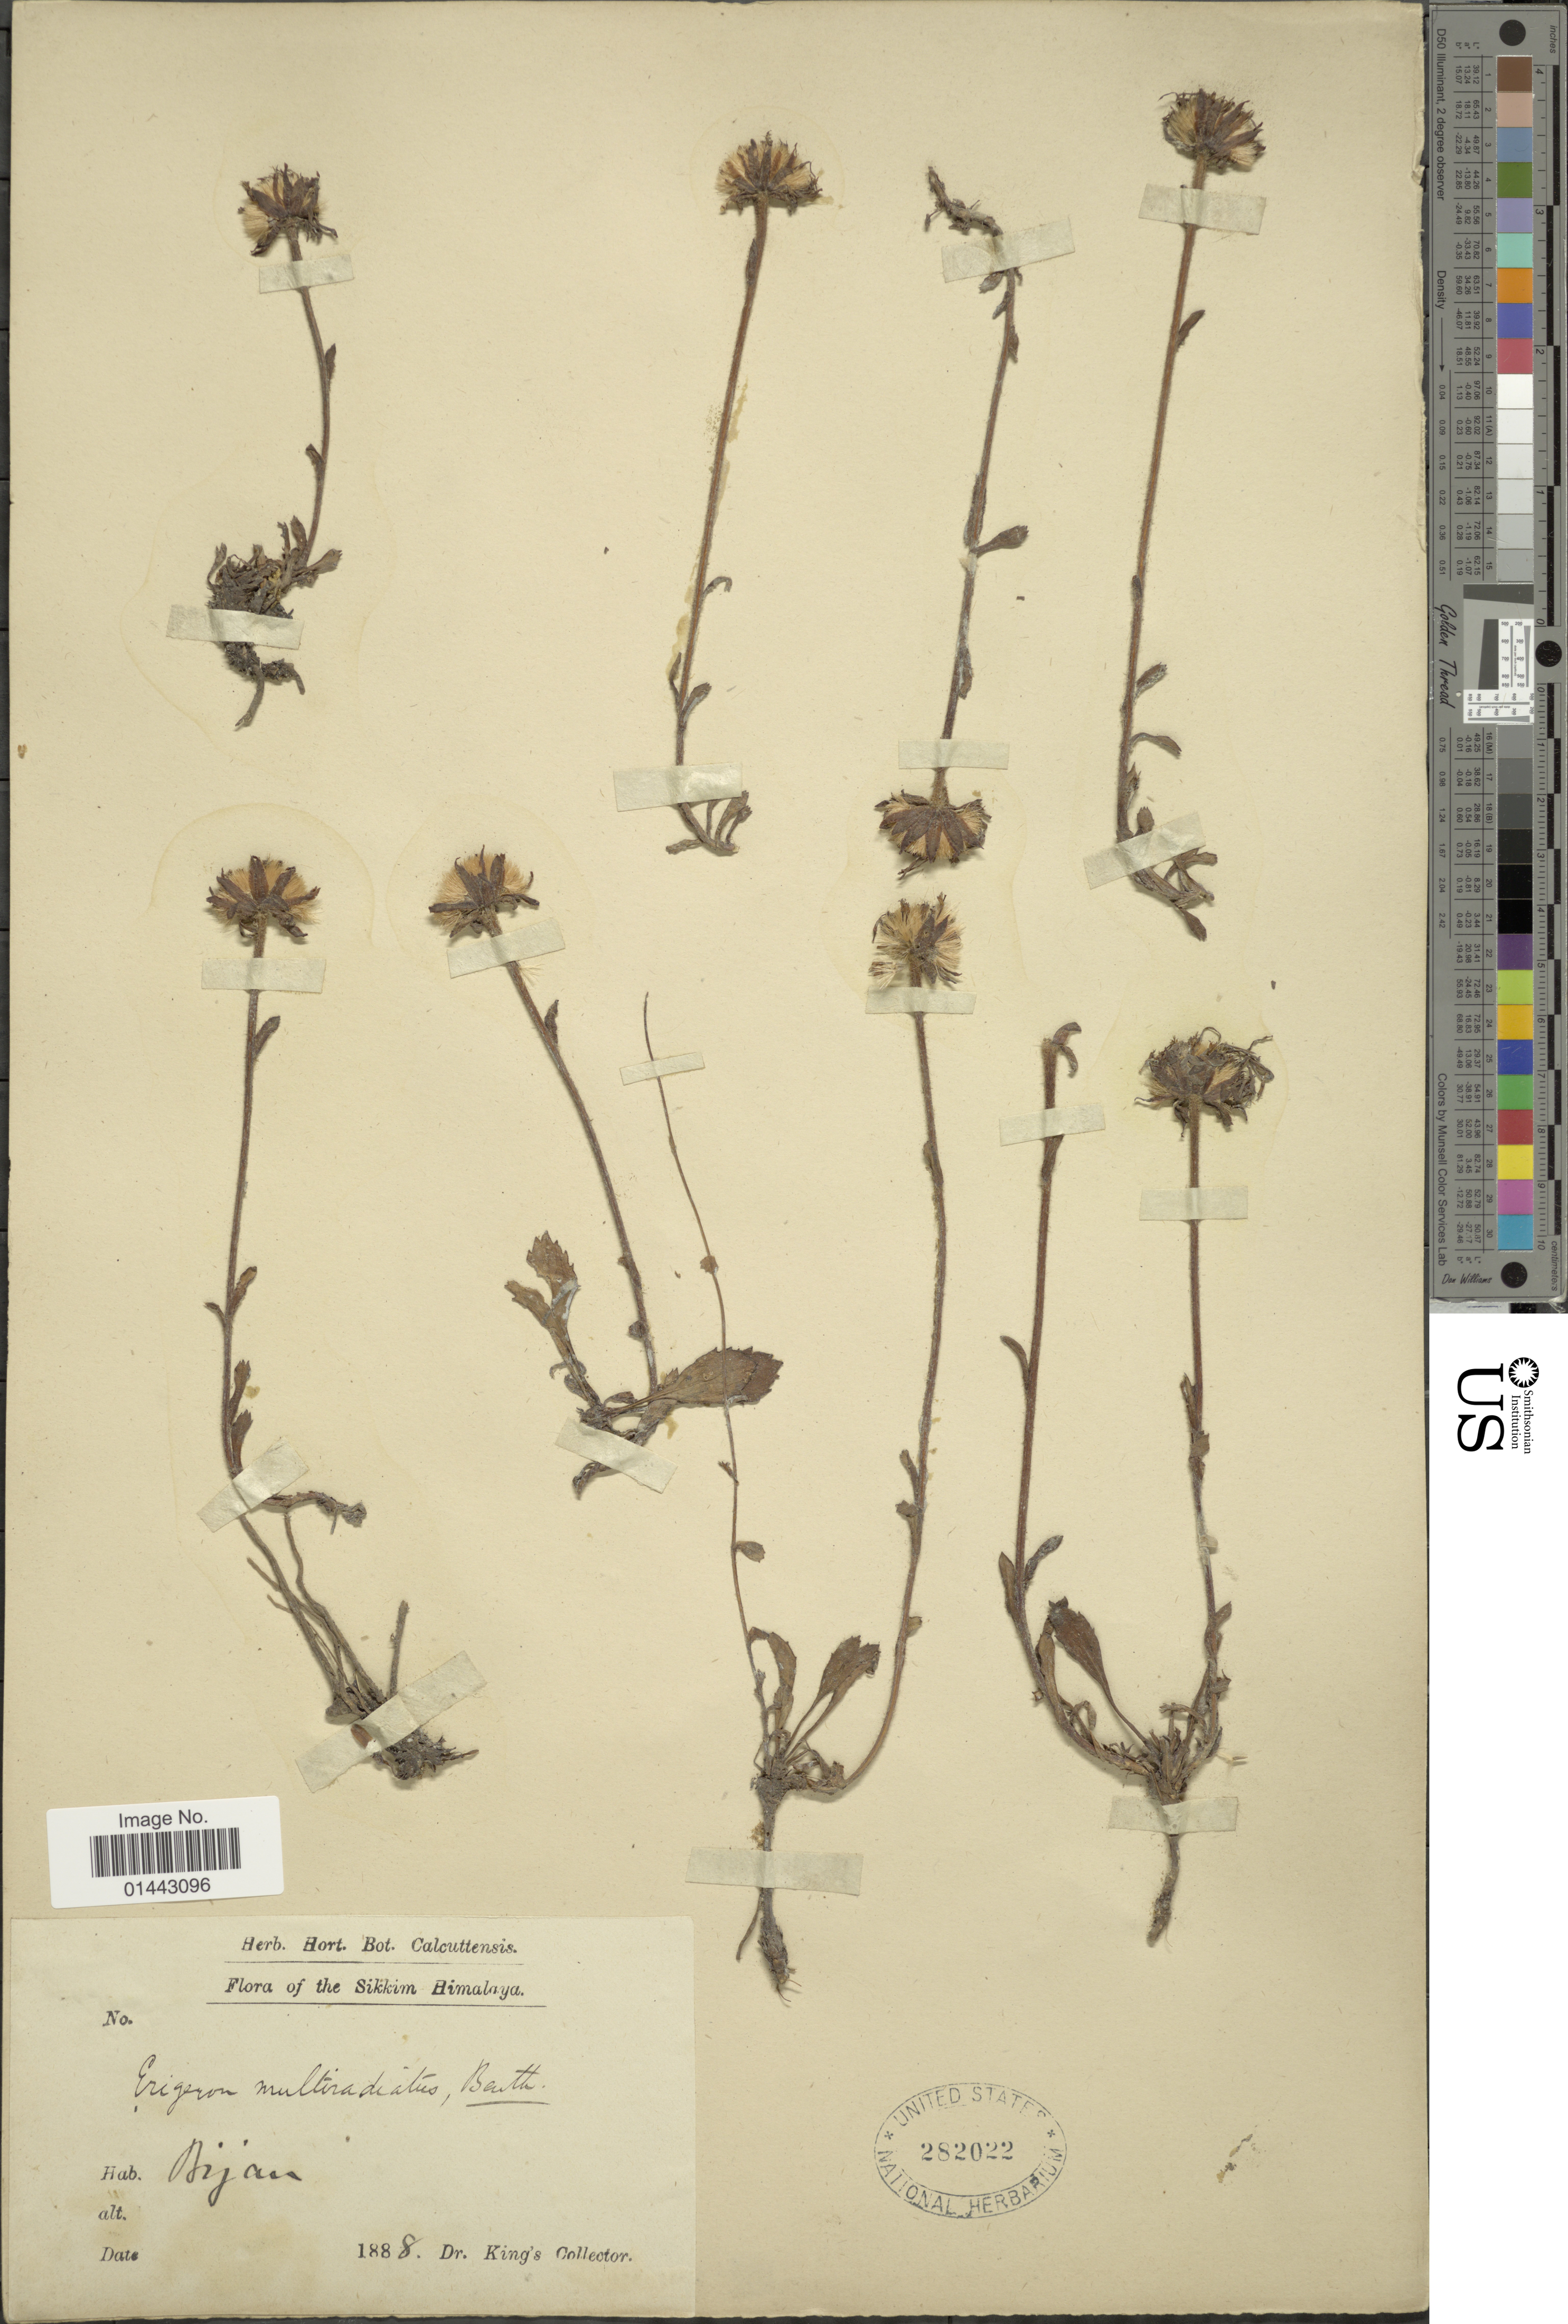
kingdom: Plantae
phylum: Tracheophyta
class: Magnoliopsida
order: Asterales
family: Asteraceae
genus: Erigeron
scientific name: Erigeron multiradiatus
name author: (Lindl. ex DC.) Benth. ex C.B. Clarke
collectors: Dr. King's collector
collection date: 1888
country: India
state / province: Sikkim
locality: Sikkim Himalaya, Bijan.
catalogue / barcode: US 282022